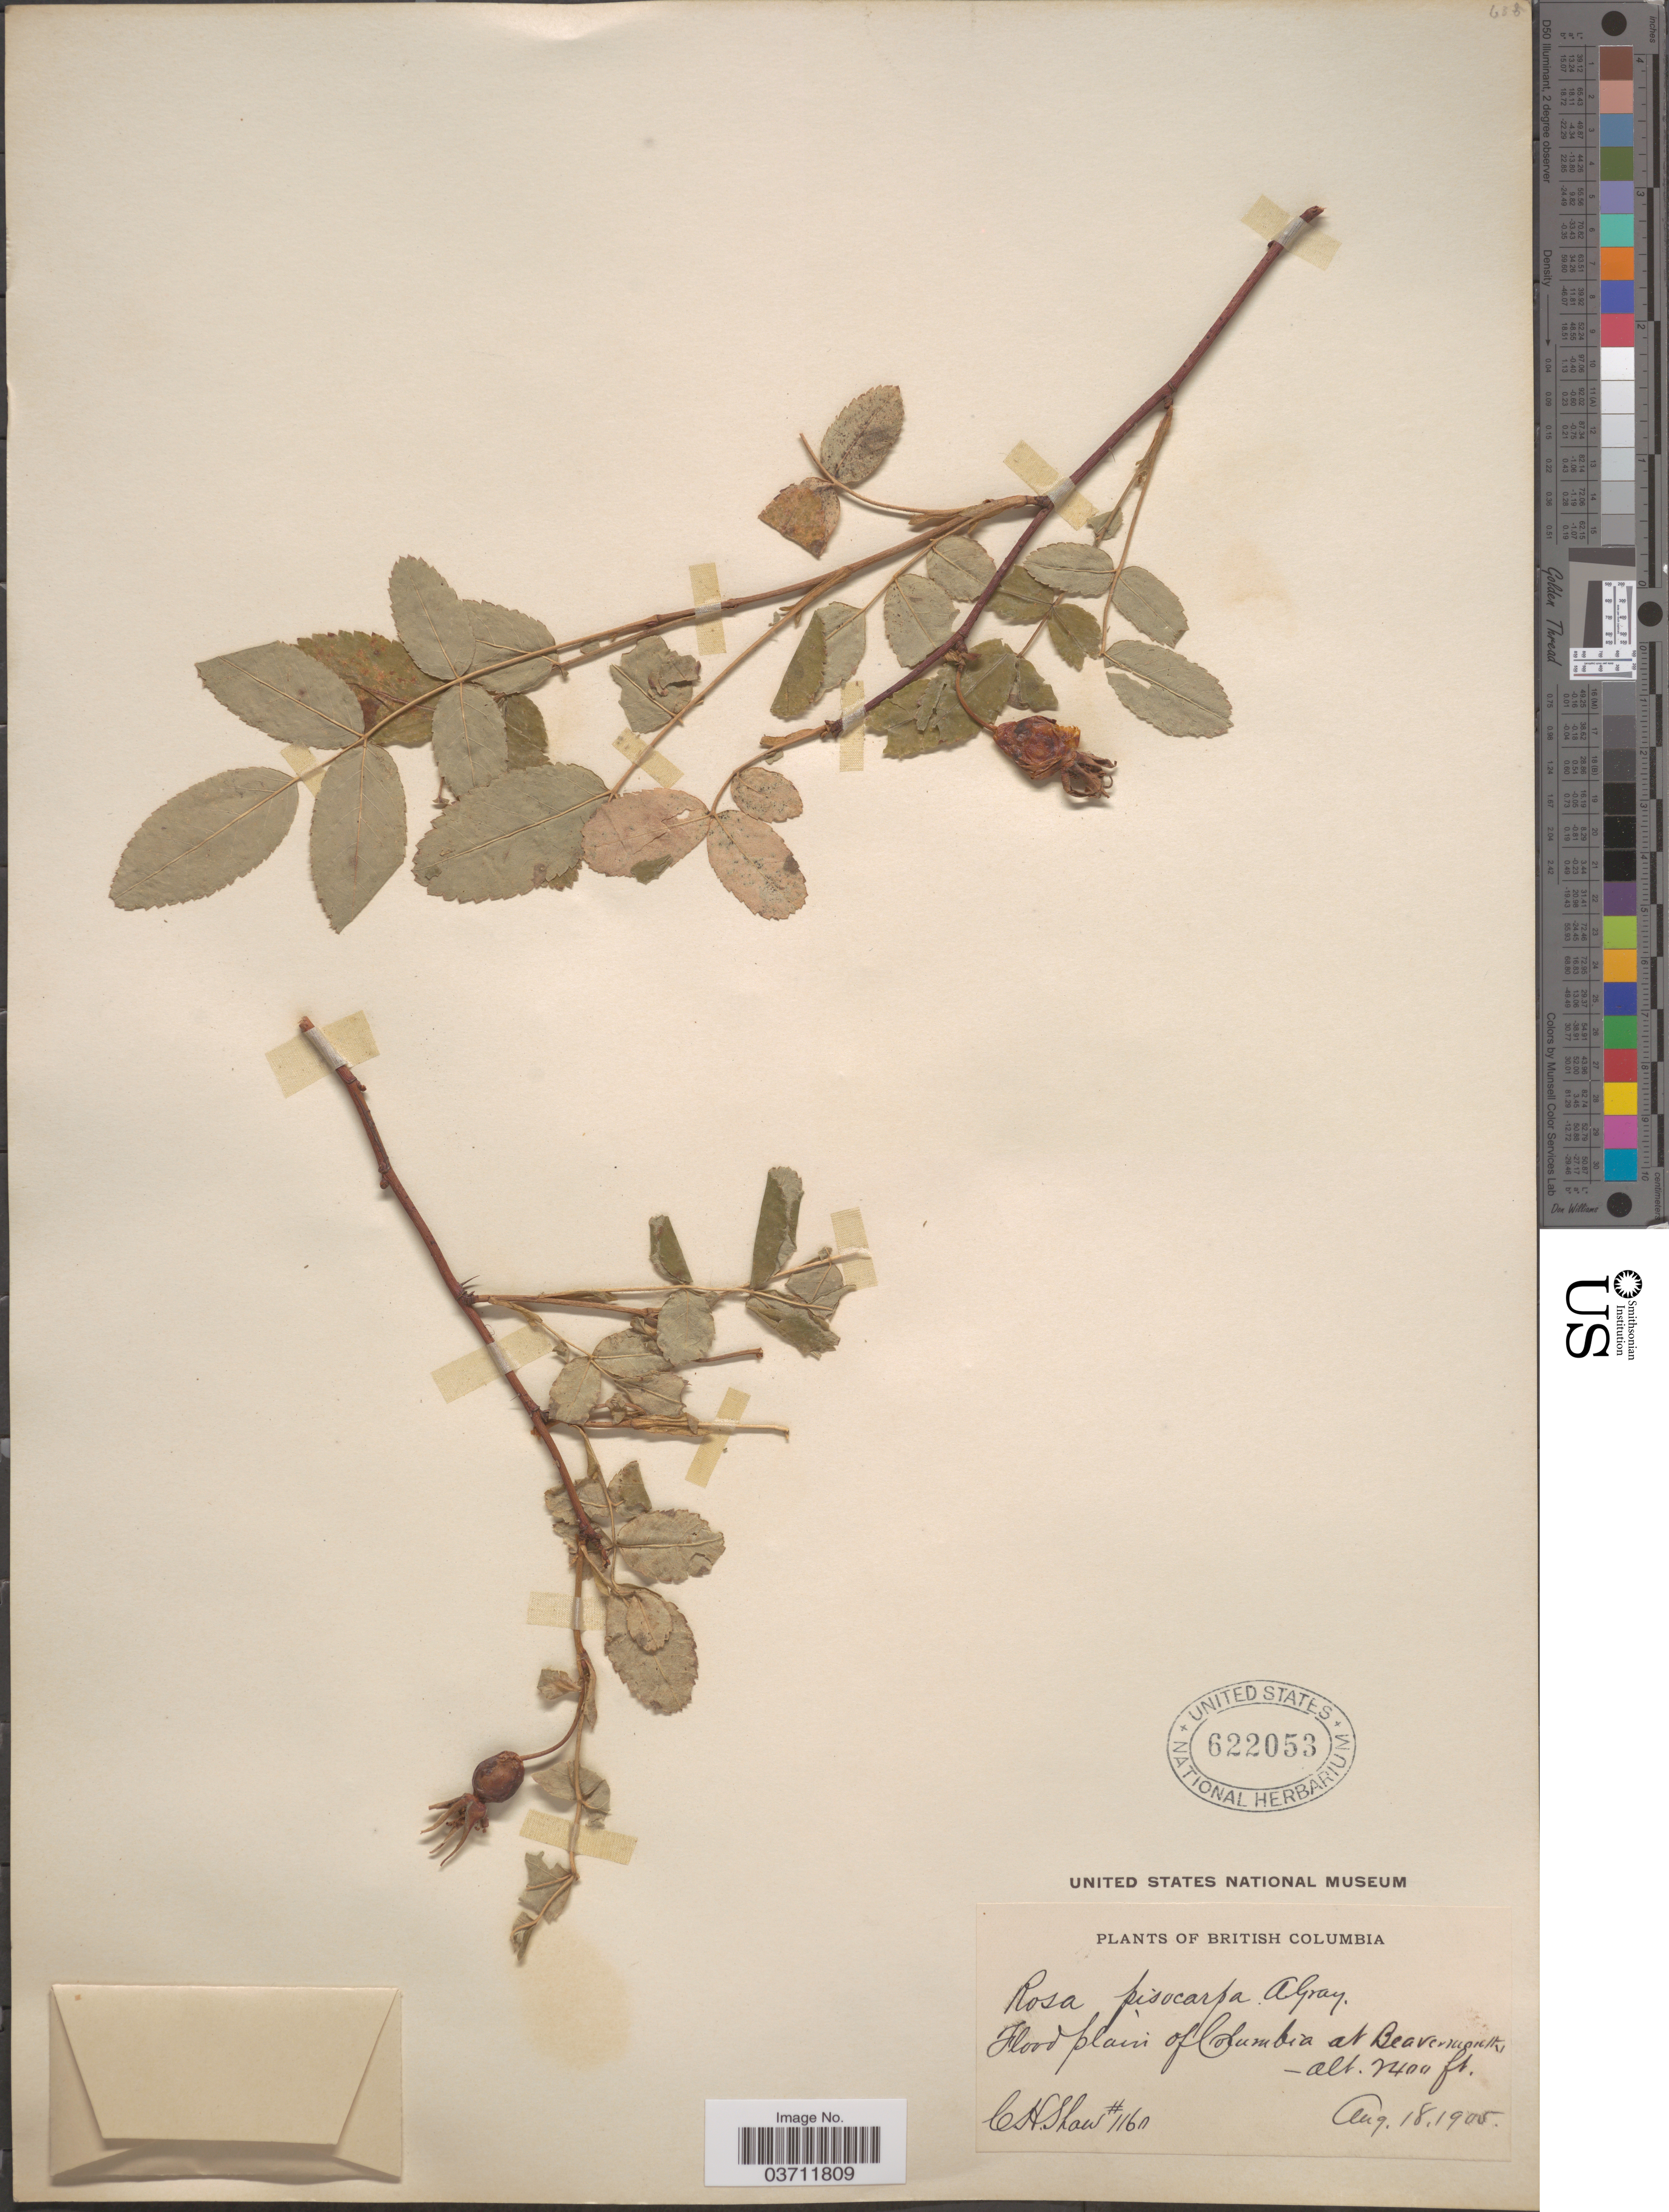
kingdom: Plantae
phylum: Tracheophyta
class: Magnoliopsida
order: Rosales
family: Rosaceae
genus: Rosa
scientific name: Rosa pisocarpa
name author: A. Gray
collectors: C. H. Shaw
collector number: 1160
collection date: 1905-08-18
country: Canada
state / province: British Columbia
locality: Flood plain of Columbia at Beavermouth.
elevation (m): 732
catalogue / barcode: US 622053